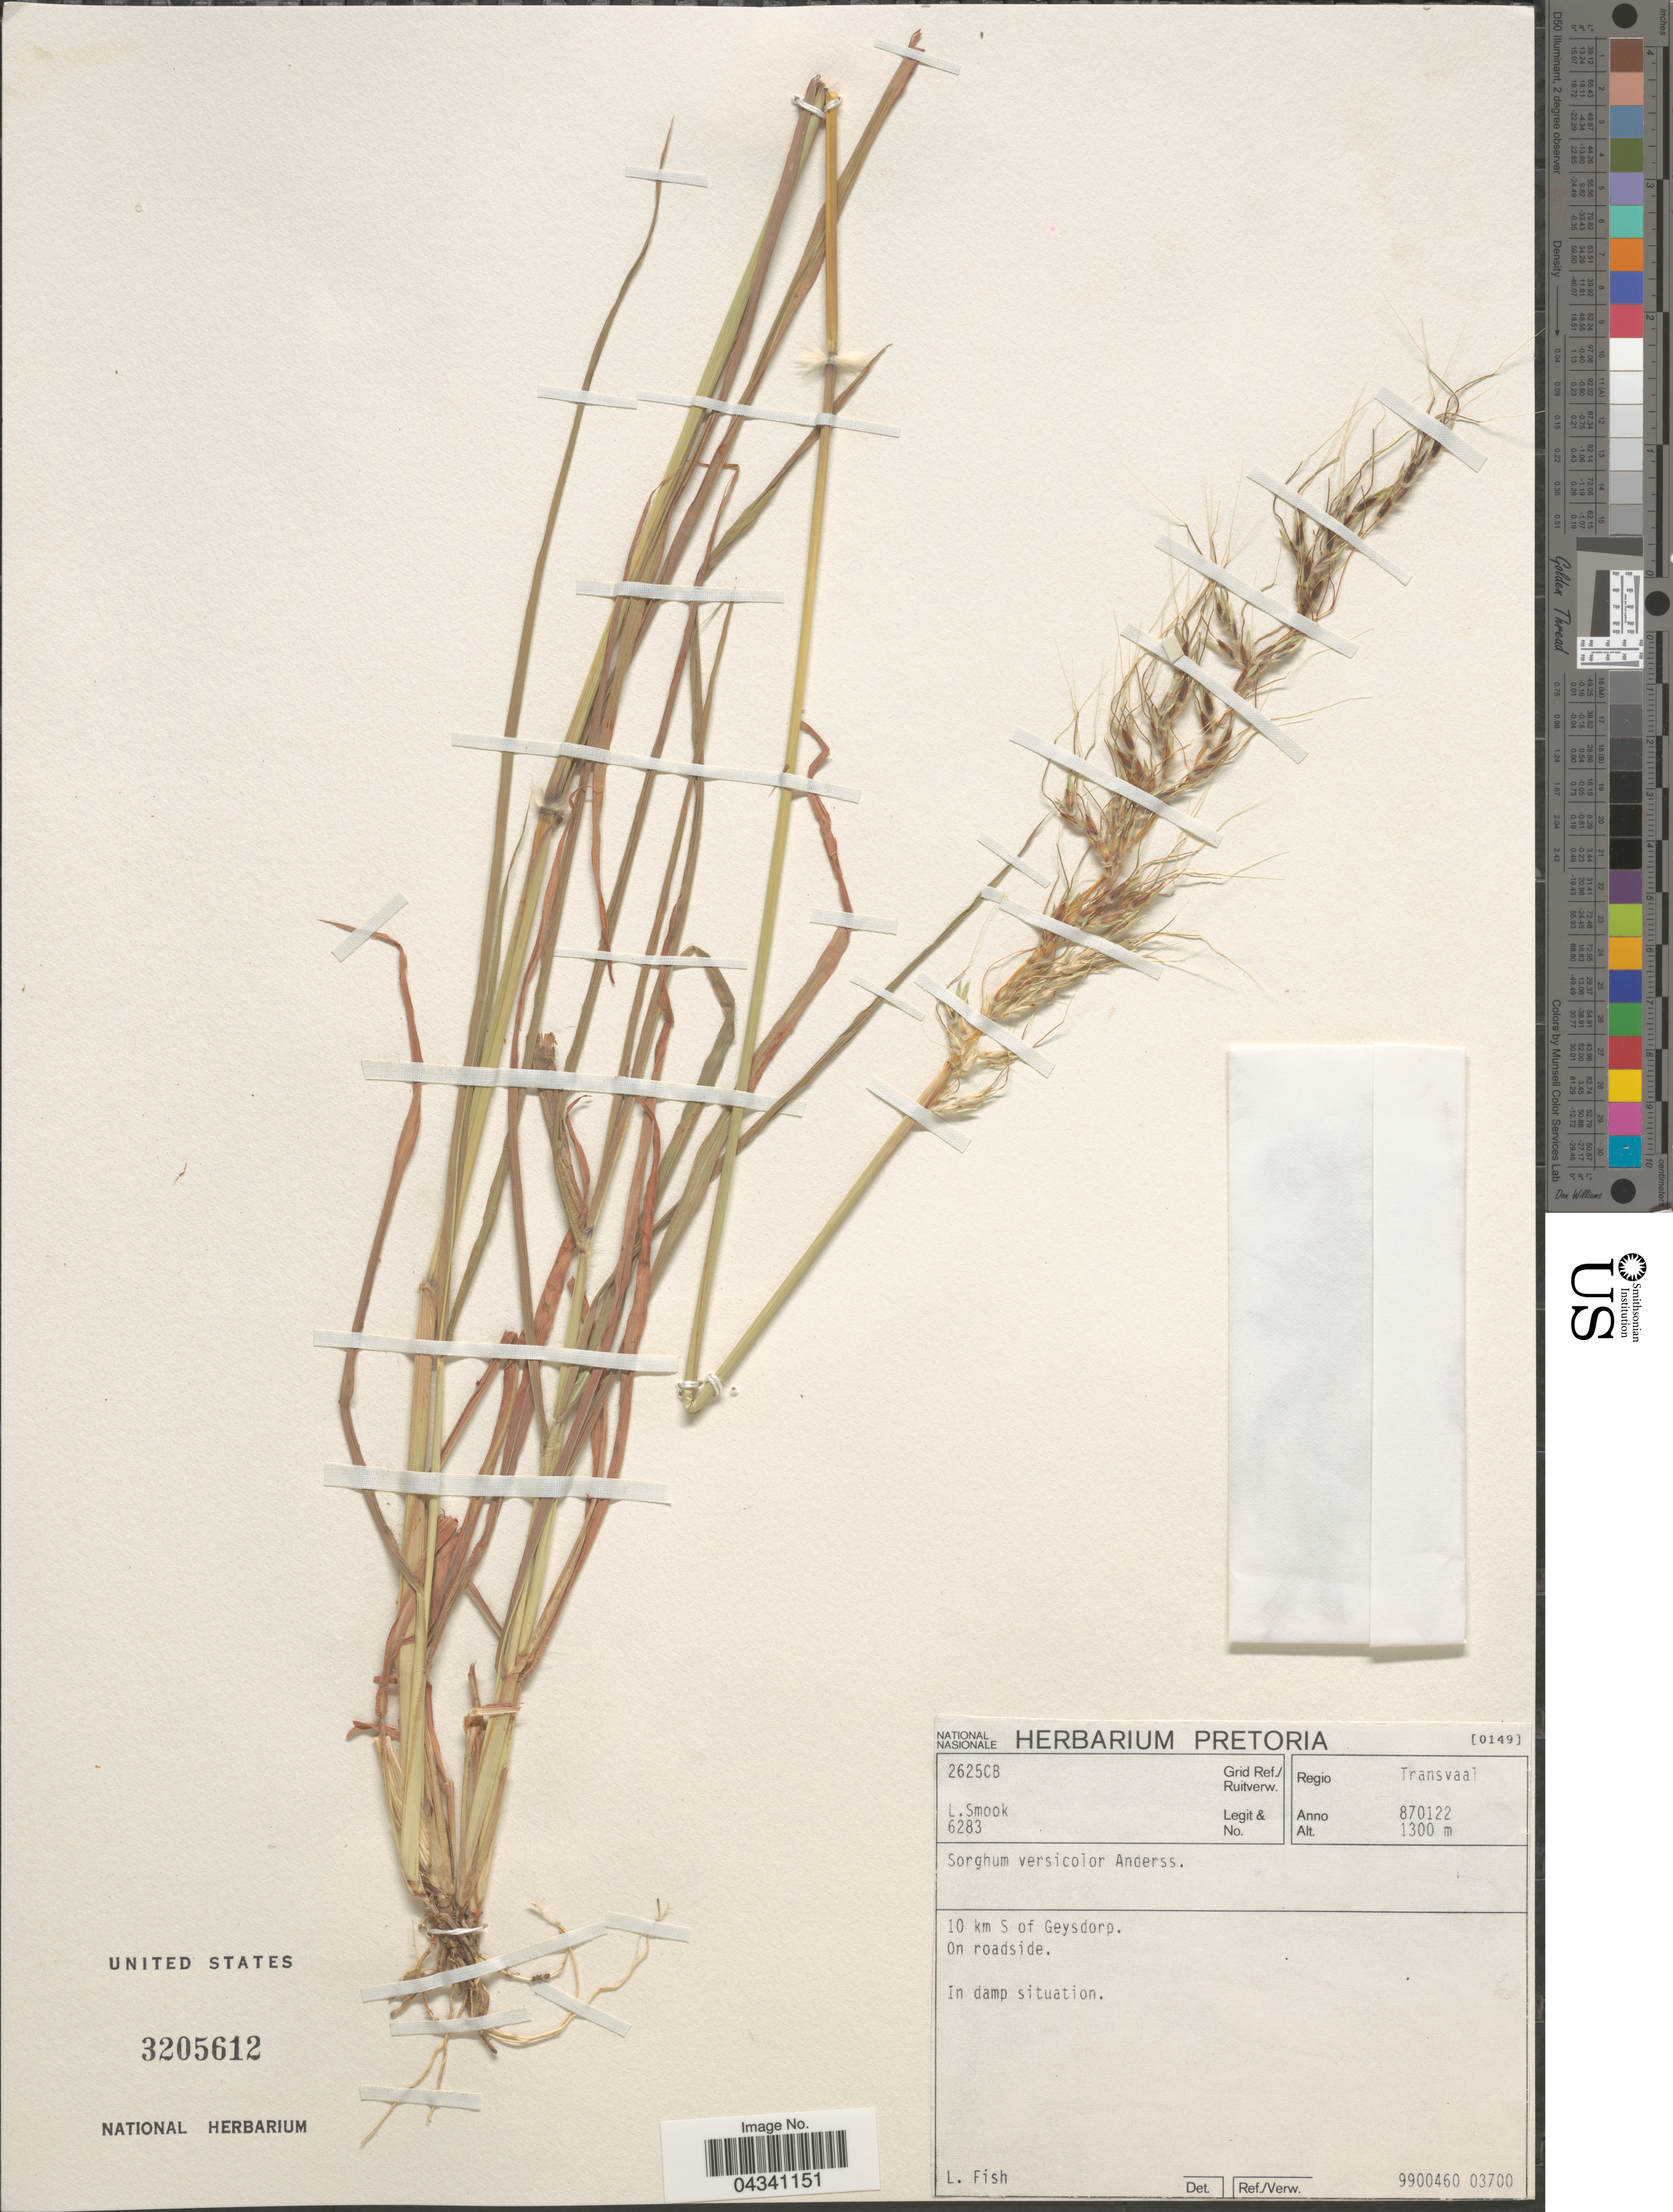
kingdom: Plantae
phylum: Tracheophyta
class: Liliopsida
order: Poales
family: Poaceae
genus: Sorghum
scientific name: Sorghum versicolor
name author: Andersson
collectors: L. Smook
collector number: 6283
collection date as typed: Transcribed d/m/y: 22/1/87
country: South Africa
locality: Grid Ref./ Ruitverw. 2625CB. Regio Transvaal. 10 km S of Geysdorp.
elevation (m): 1300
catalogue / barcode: US 3205612